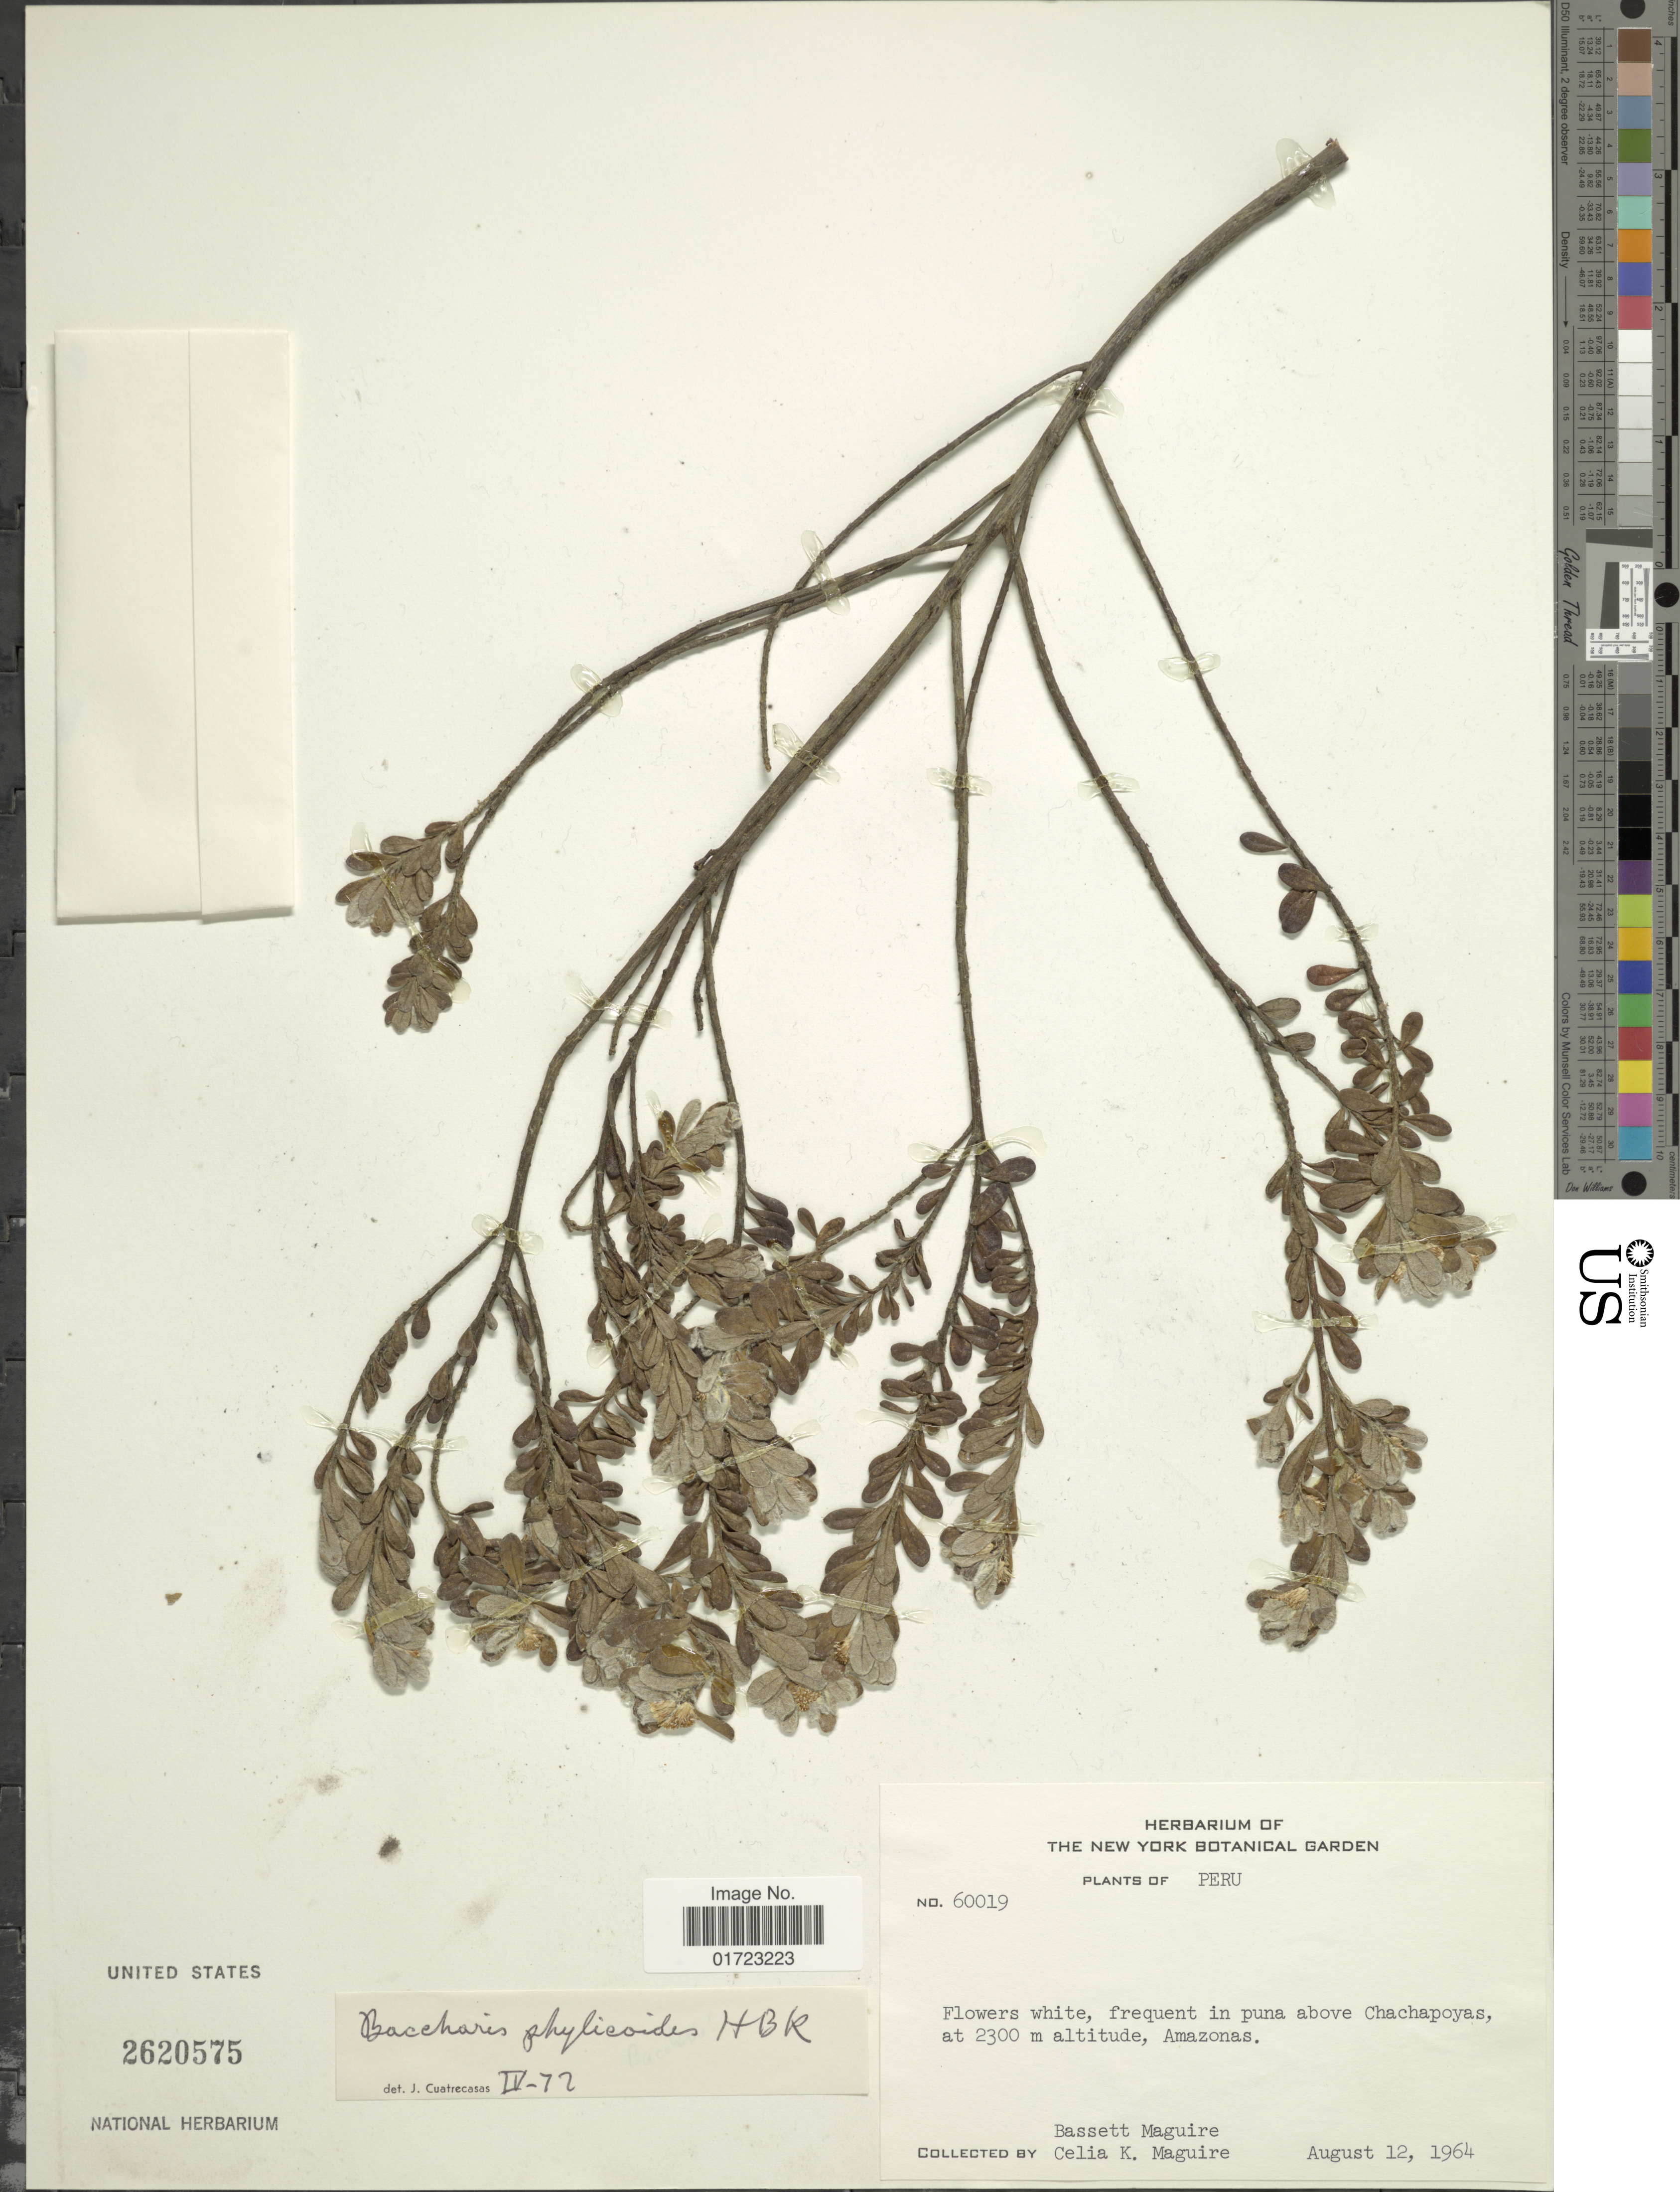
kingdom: Plantae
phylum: Tracheophyta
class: Magnoliopsida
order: Asterales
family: Asteraceae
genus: Baccharis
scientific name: Baccharis phylicoides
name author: Kunth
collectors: B. Maguire & C. K. Maguire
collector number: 60019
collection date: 1964-08-12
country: Peru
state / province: Amazonas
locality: Periu, frequent in puna above Chachapoyas.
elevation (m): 2300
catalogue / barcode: US 2620575